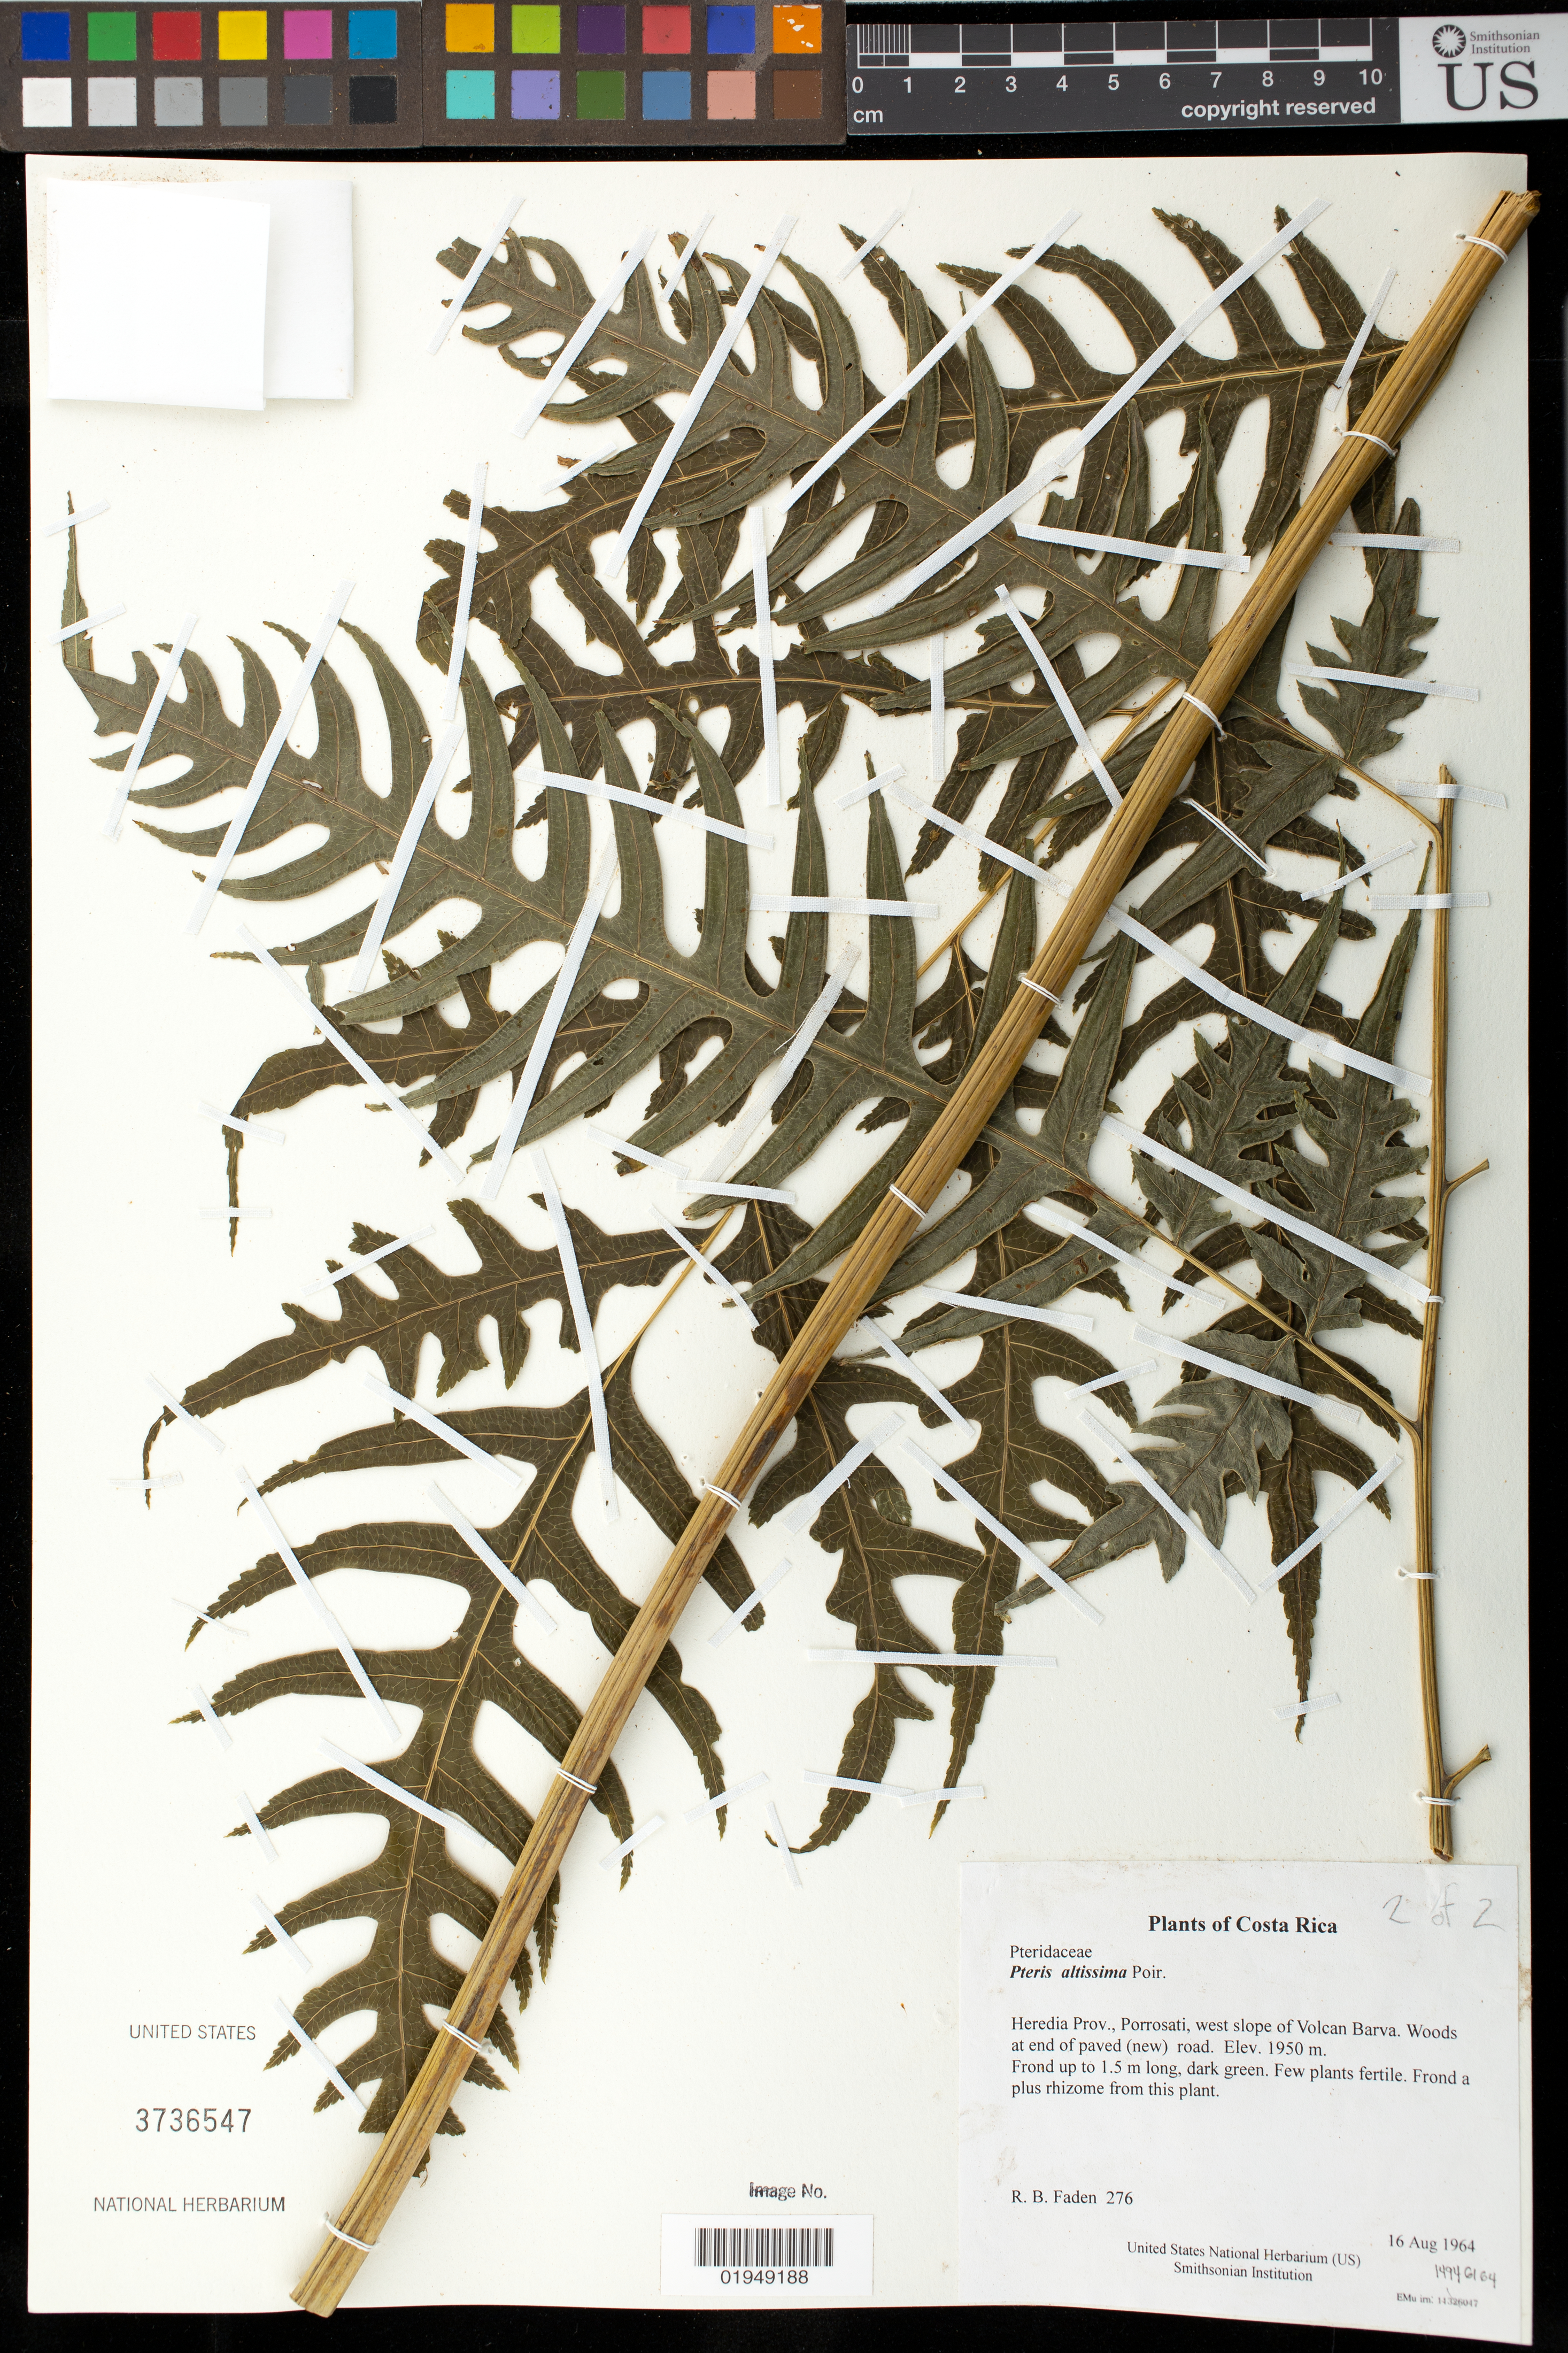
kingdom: Plantae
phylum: Tracheophyta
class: Polypodiopsida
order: Polypodiales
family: Pteridaceae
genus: Pteris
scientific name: Pteris altissima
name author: Poir.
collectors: R. B. Faden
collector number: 276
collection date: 1964-08-16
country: Costa Rica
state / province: Heredia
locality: Porrosati, west slope of Volcan Barva. Woods at end of paved (new) road.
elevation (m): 1950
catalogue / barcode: US 3736547